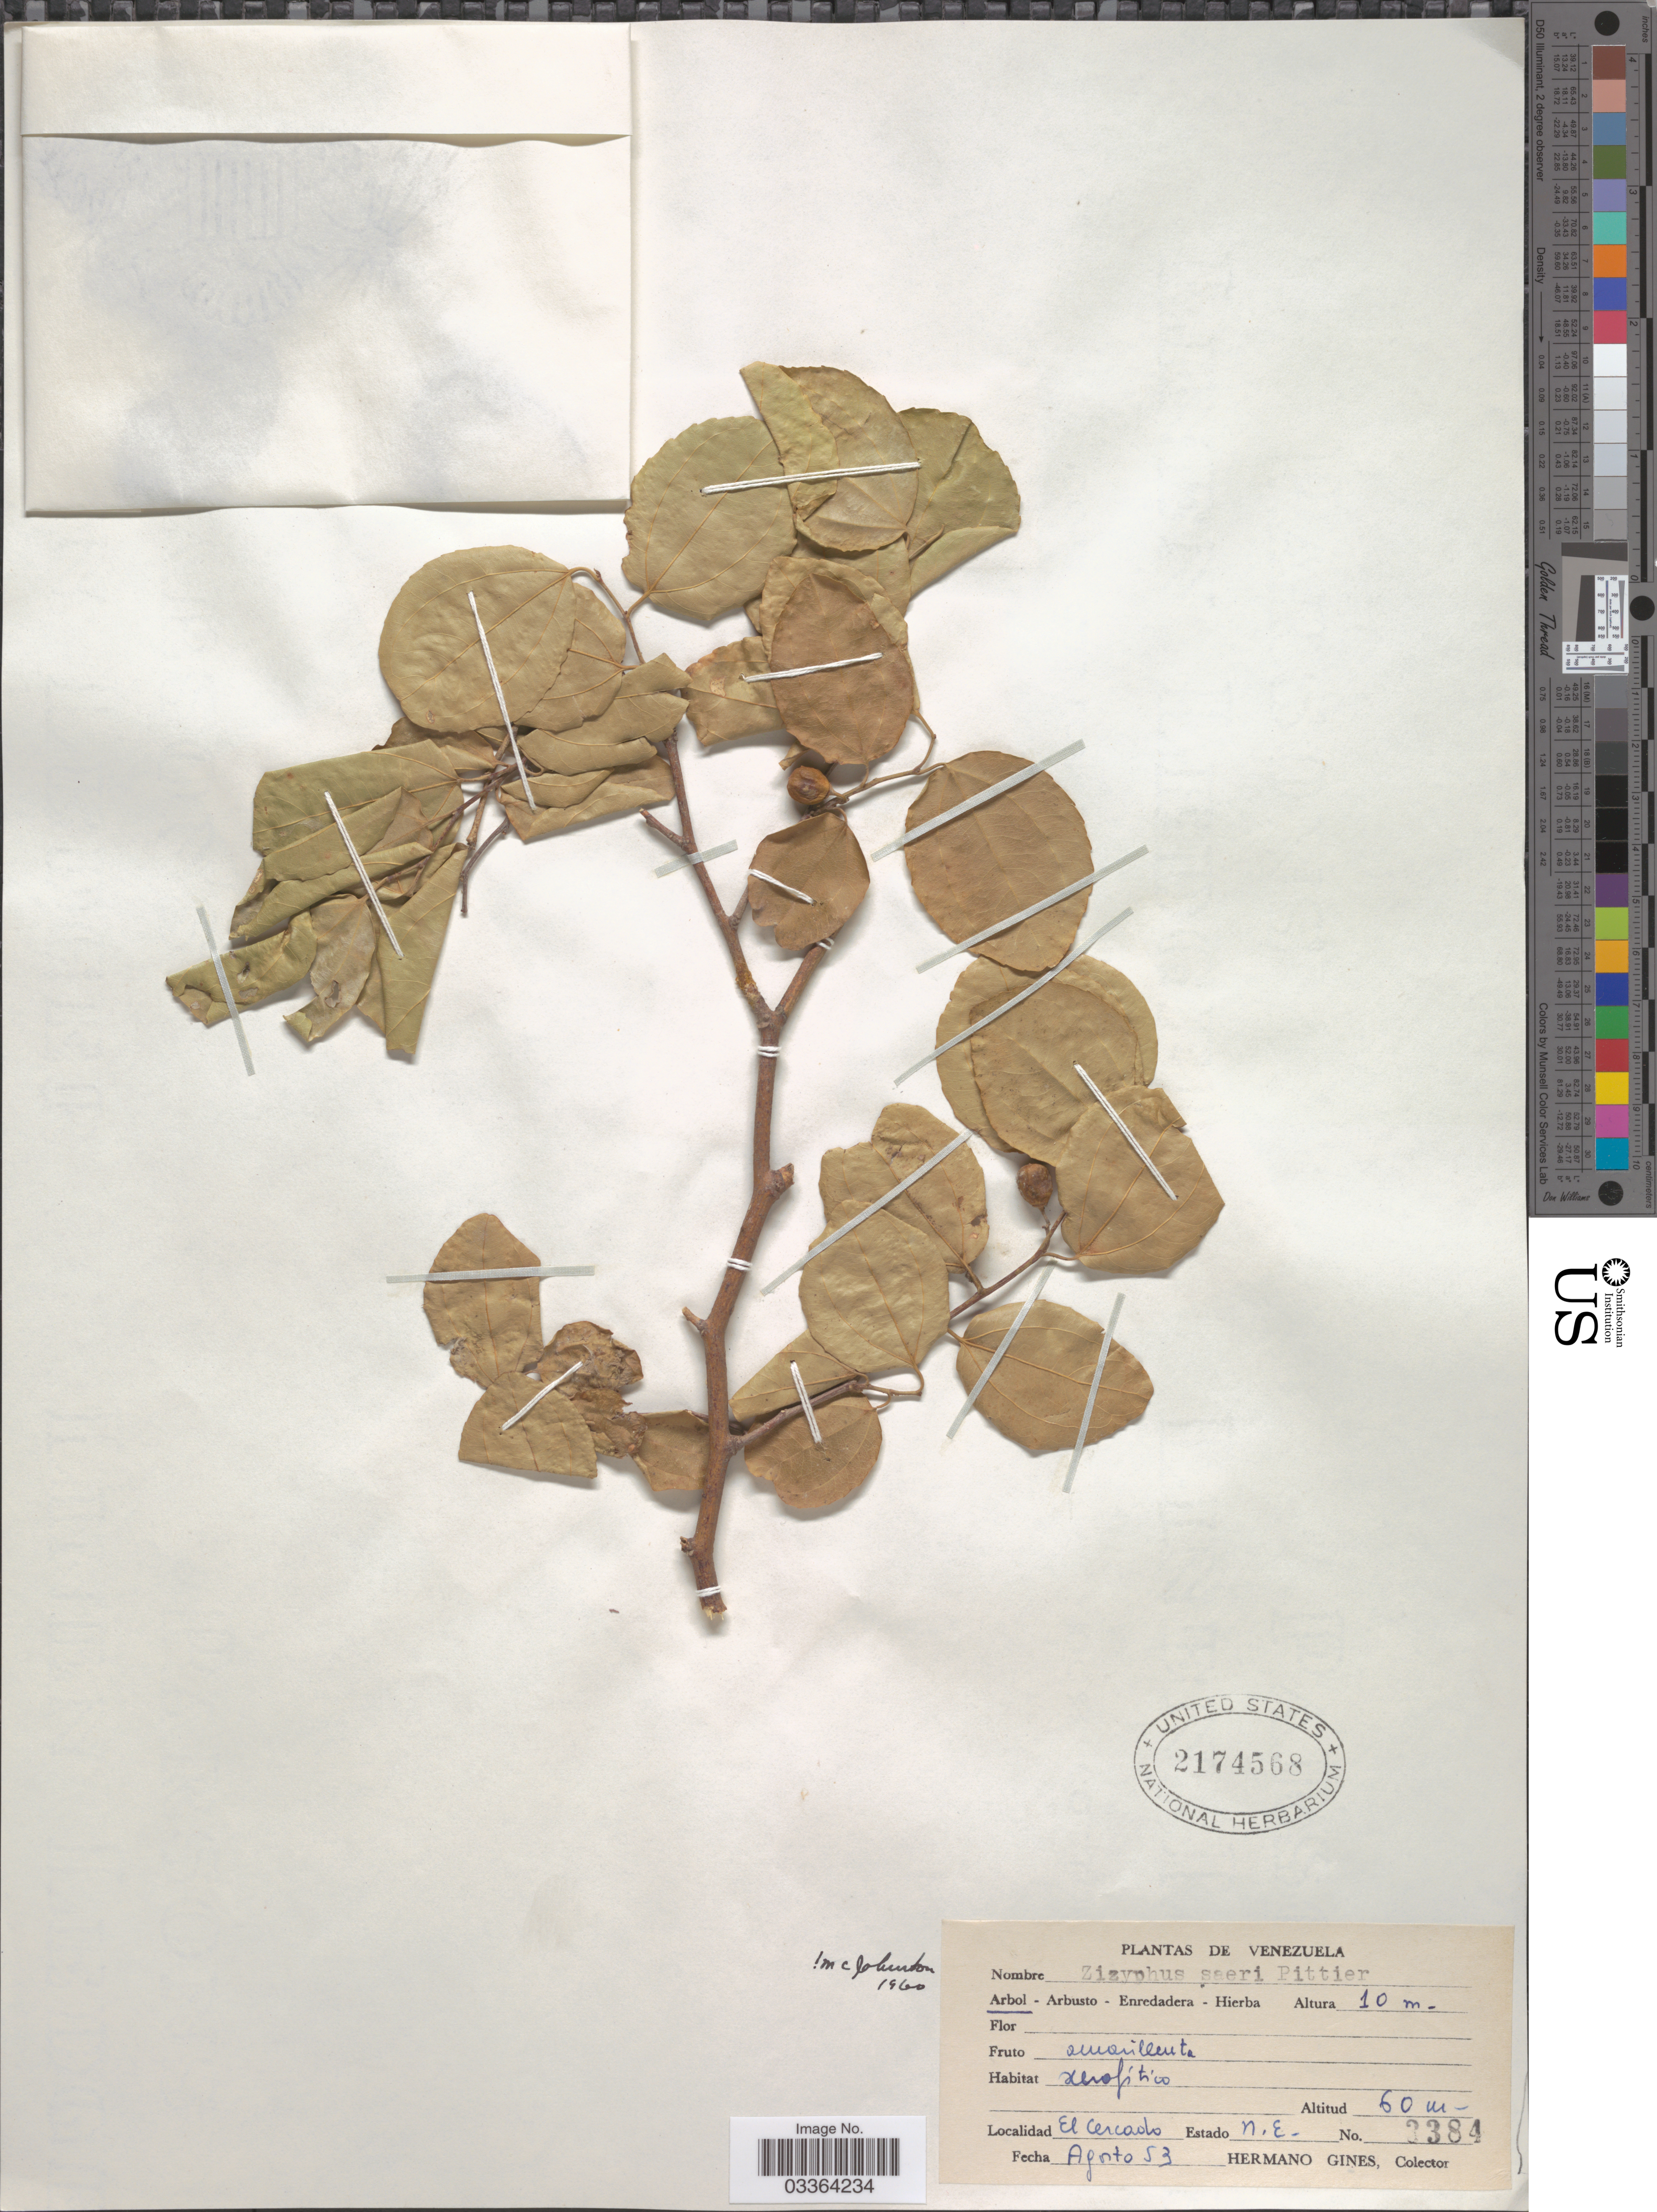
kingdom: Plantae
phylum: Tracheophyta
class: Magnoliopsida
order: Rosales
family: Rhamnaceae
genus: Sarcomphalus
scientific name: Sarcomphalus saeri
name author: (Pittier) Hauenschild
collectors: Bro. Gines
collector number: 3384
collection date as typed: Transcribed d/m/y: /8/53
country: Venezuela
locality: El Cercado, Estado N.E.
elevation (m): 60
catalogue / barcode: US 2174568